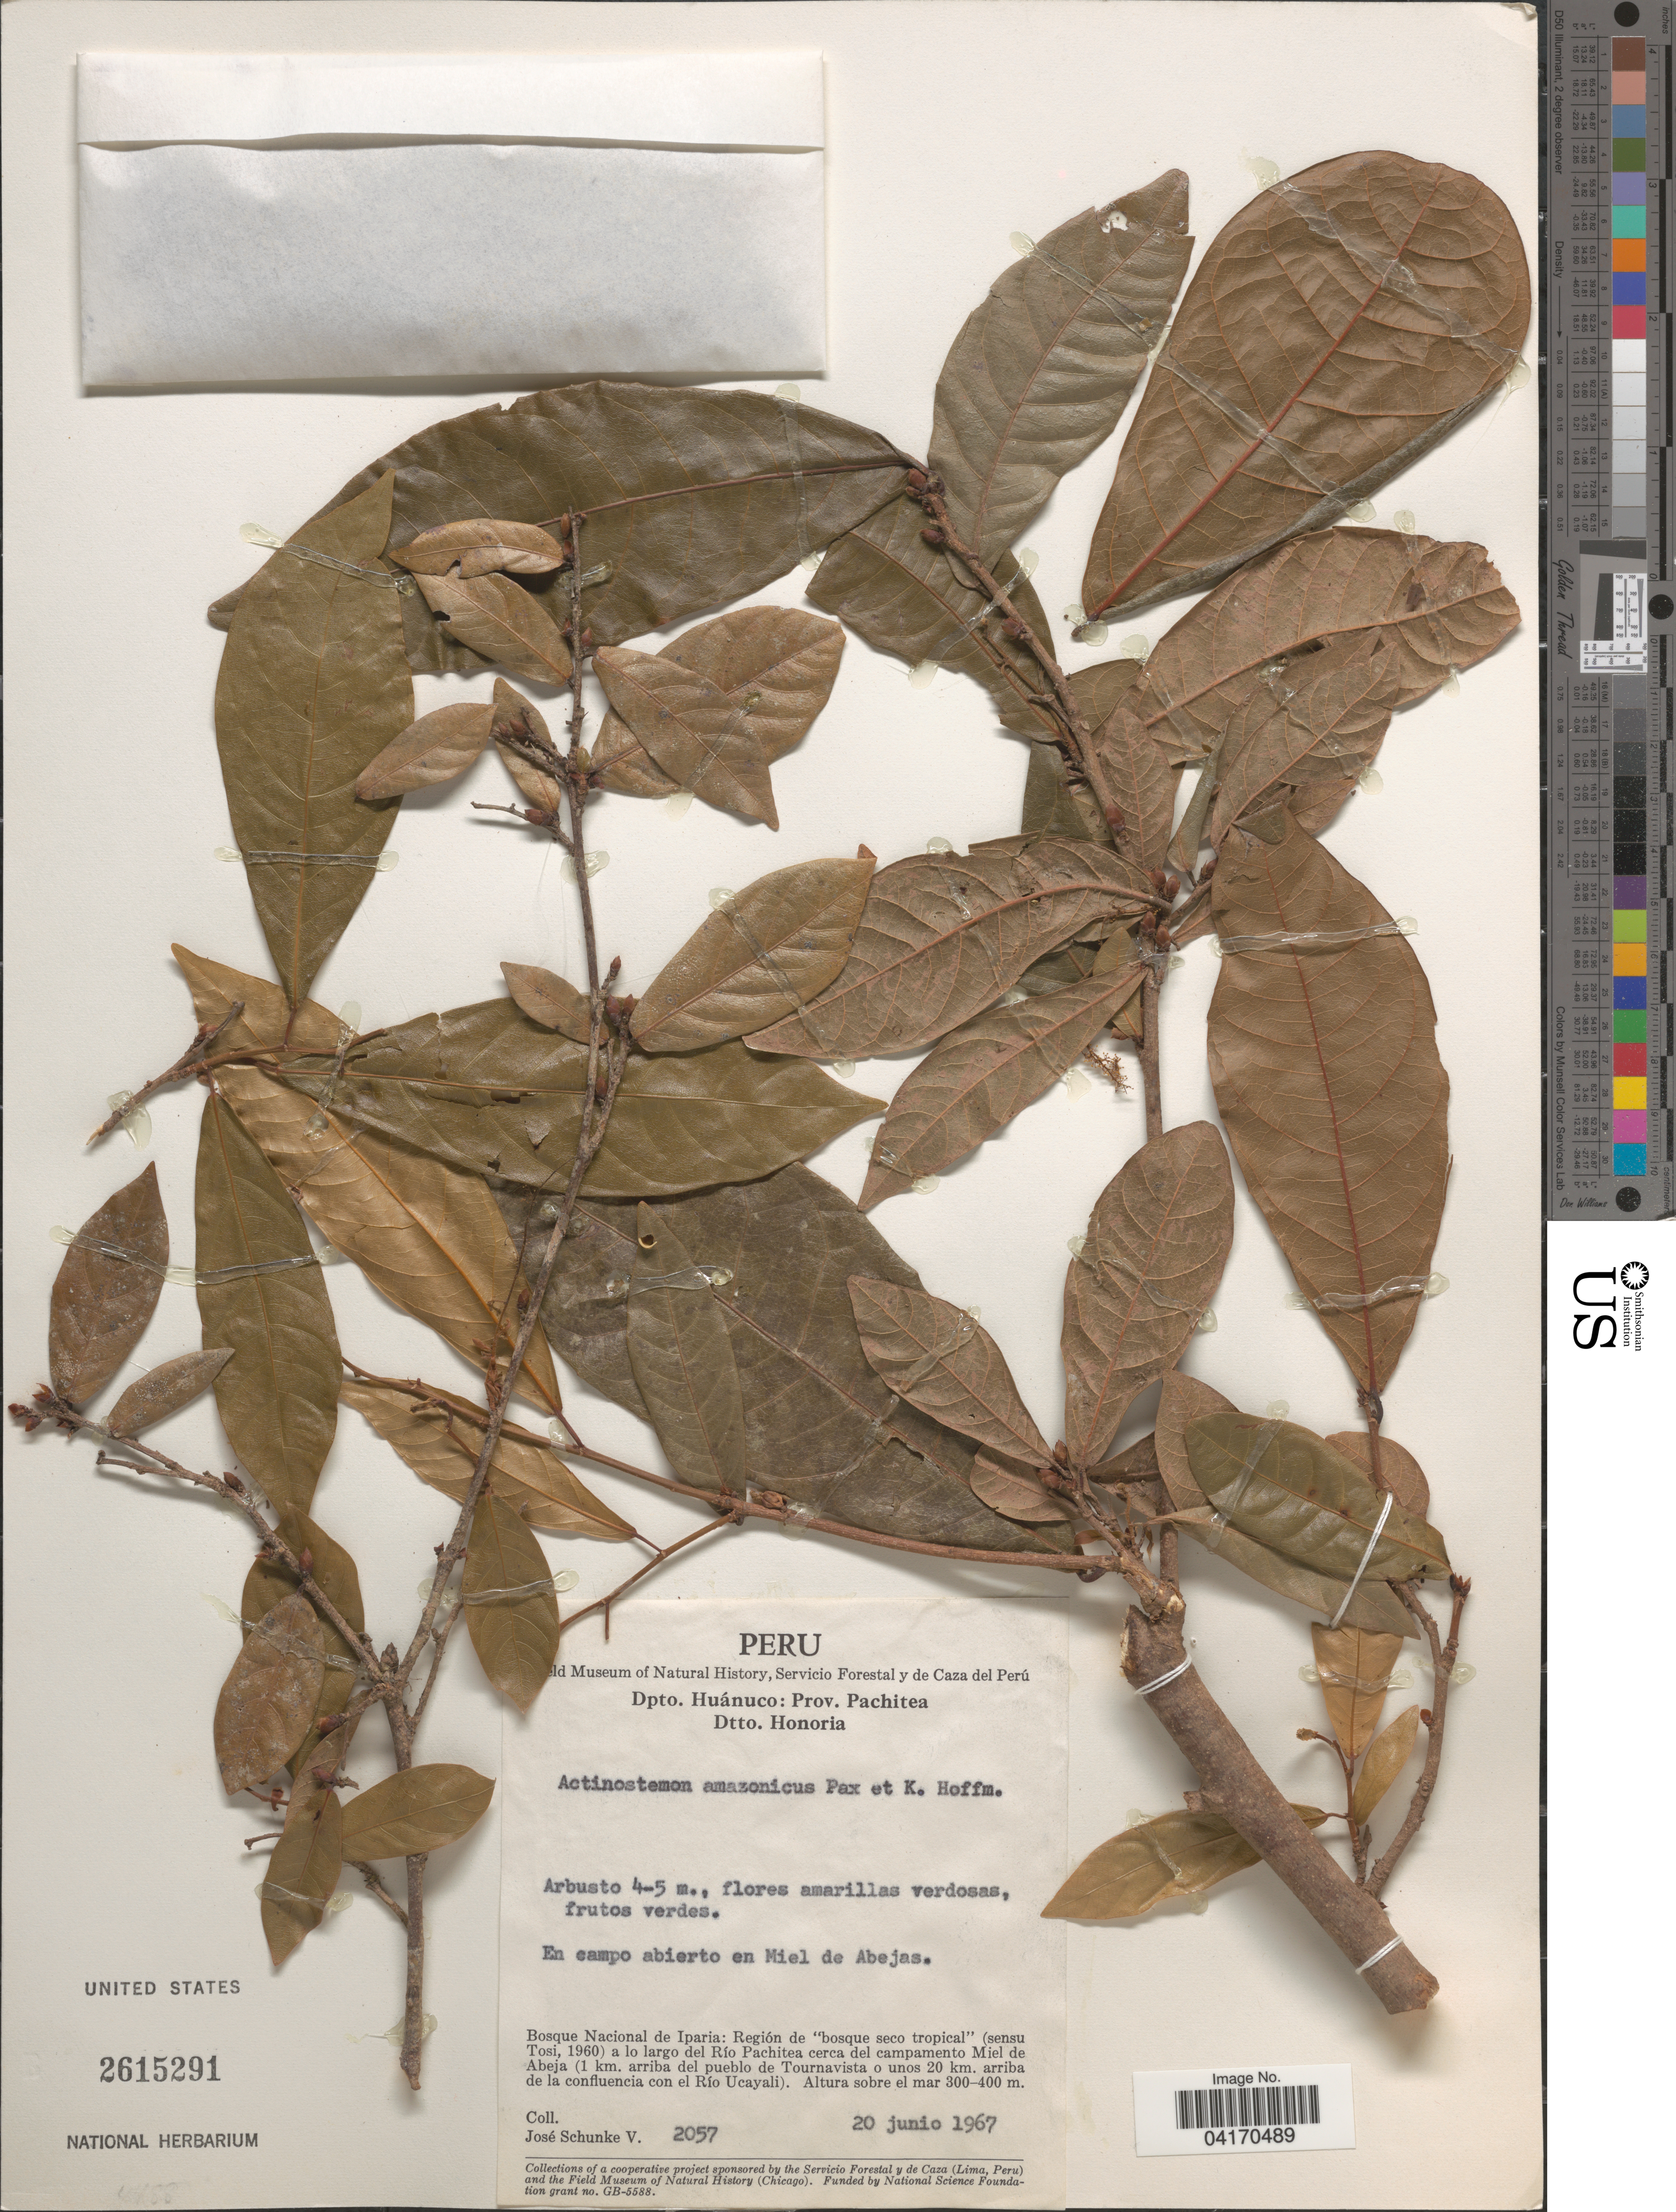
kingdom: Plantae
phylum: Tracheophyta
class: Magnoliopsida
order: Malpighiales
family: Euphorbiaceae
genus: Actinostemon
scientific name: Actinostemon amazonicus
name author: Pax & K. Hoffm.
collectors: J. Schunke Vigo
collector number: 2057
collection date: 1967-06-20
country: Peru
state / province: Huánuco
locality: Dpto. Huánuco: Prov. Pachitea. Dtto. Honoria. En campo abierto en Miel de Abejas. Bosque Nacional de Iparia: Región de "bosque seco tropical" (sensu Tosi, 1960) a lo largo del Río Pachitea cerca del campamento Miel de Abeja (1 km. arriba del puebla de Tournavista o unos 20 km. arriba de la confluencia con el Río Ucayali).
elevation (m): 300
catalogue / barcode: US 2615291